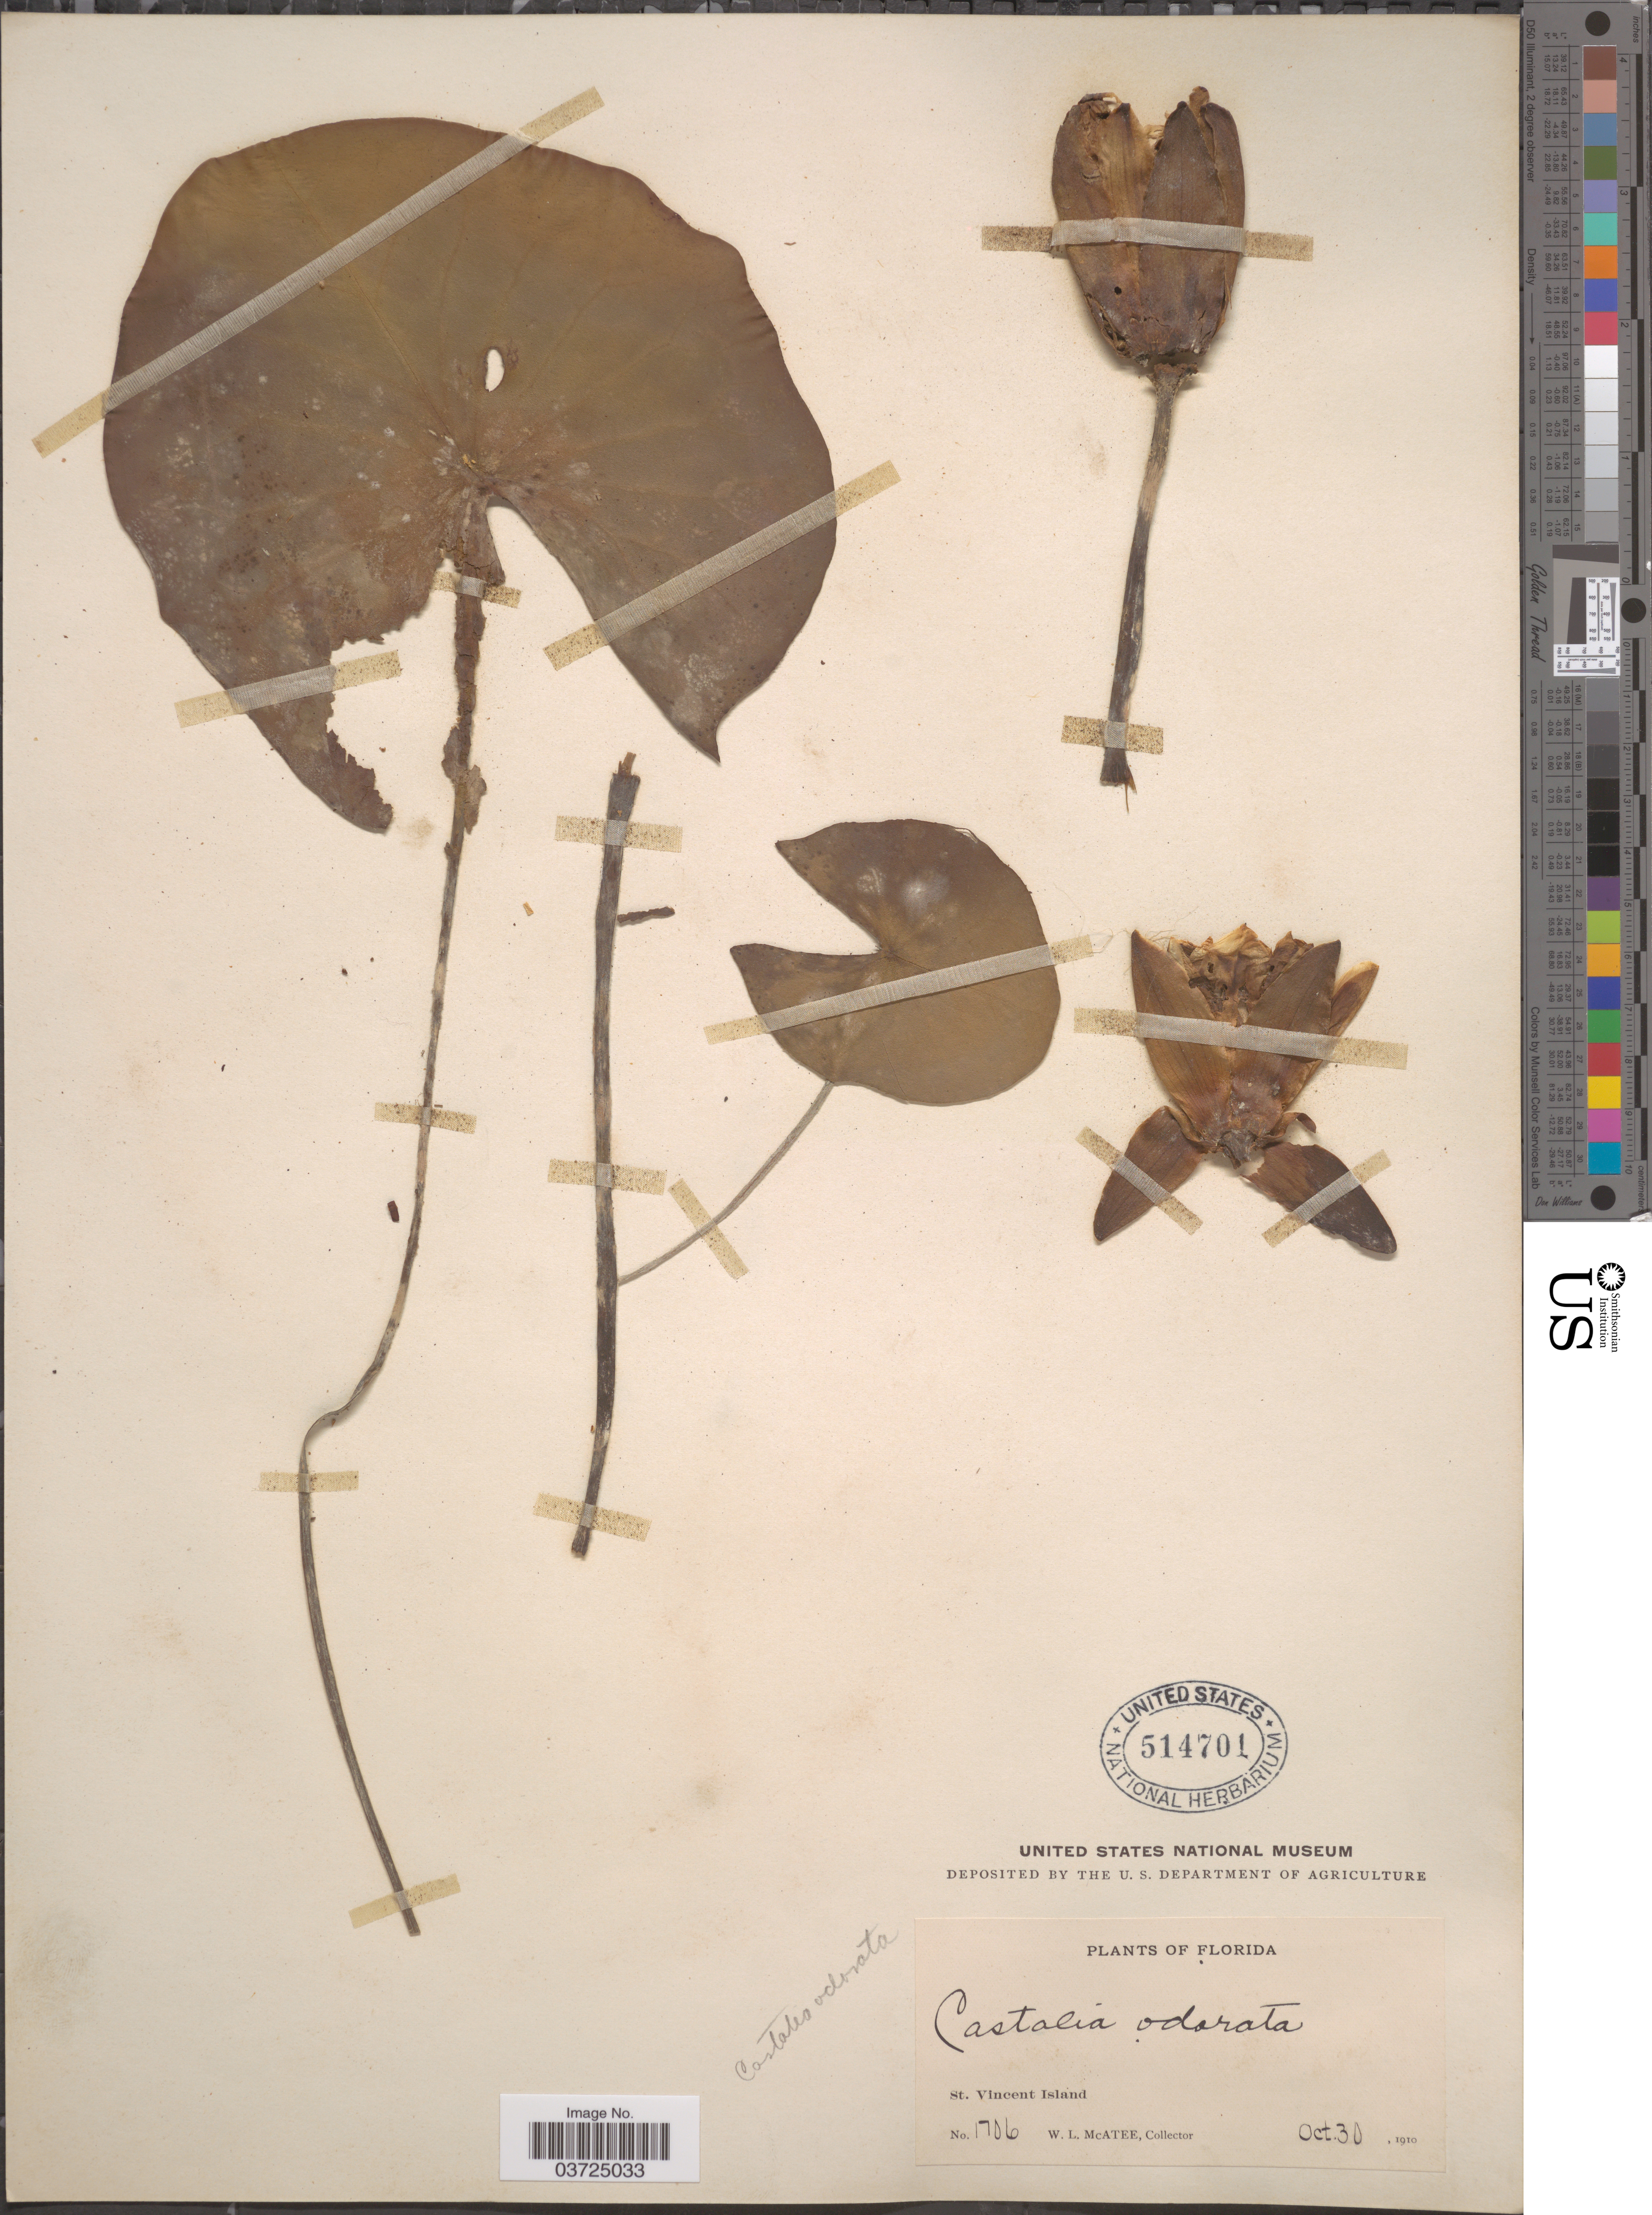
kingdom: Plantae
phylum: Tracheophyta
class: Magnoliopsida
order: Nymphaeales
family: Nymphaeaceae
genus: Nymphaea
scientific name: Nymphaea odorata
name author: Aiton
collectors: W. McAtee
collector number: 1706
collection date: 1910-10-30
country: United States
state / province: Florida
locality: St. Vincent Island.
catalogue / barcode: US 514701